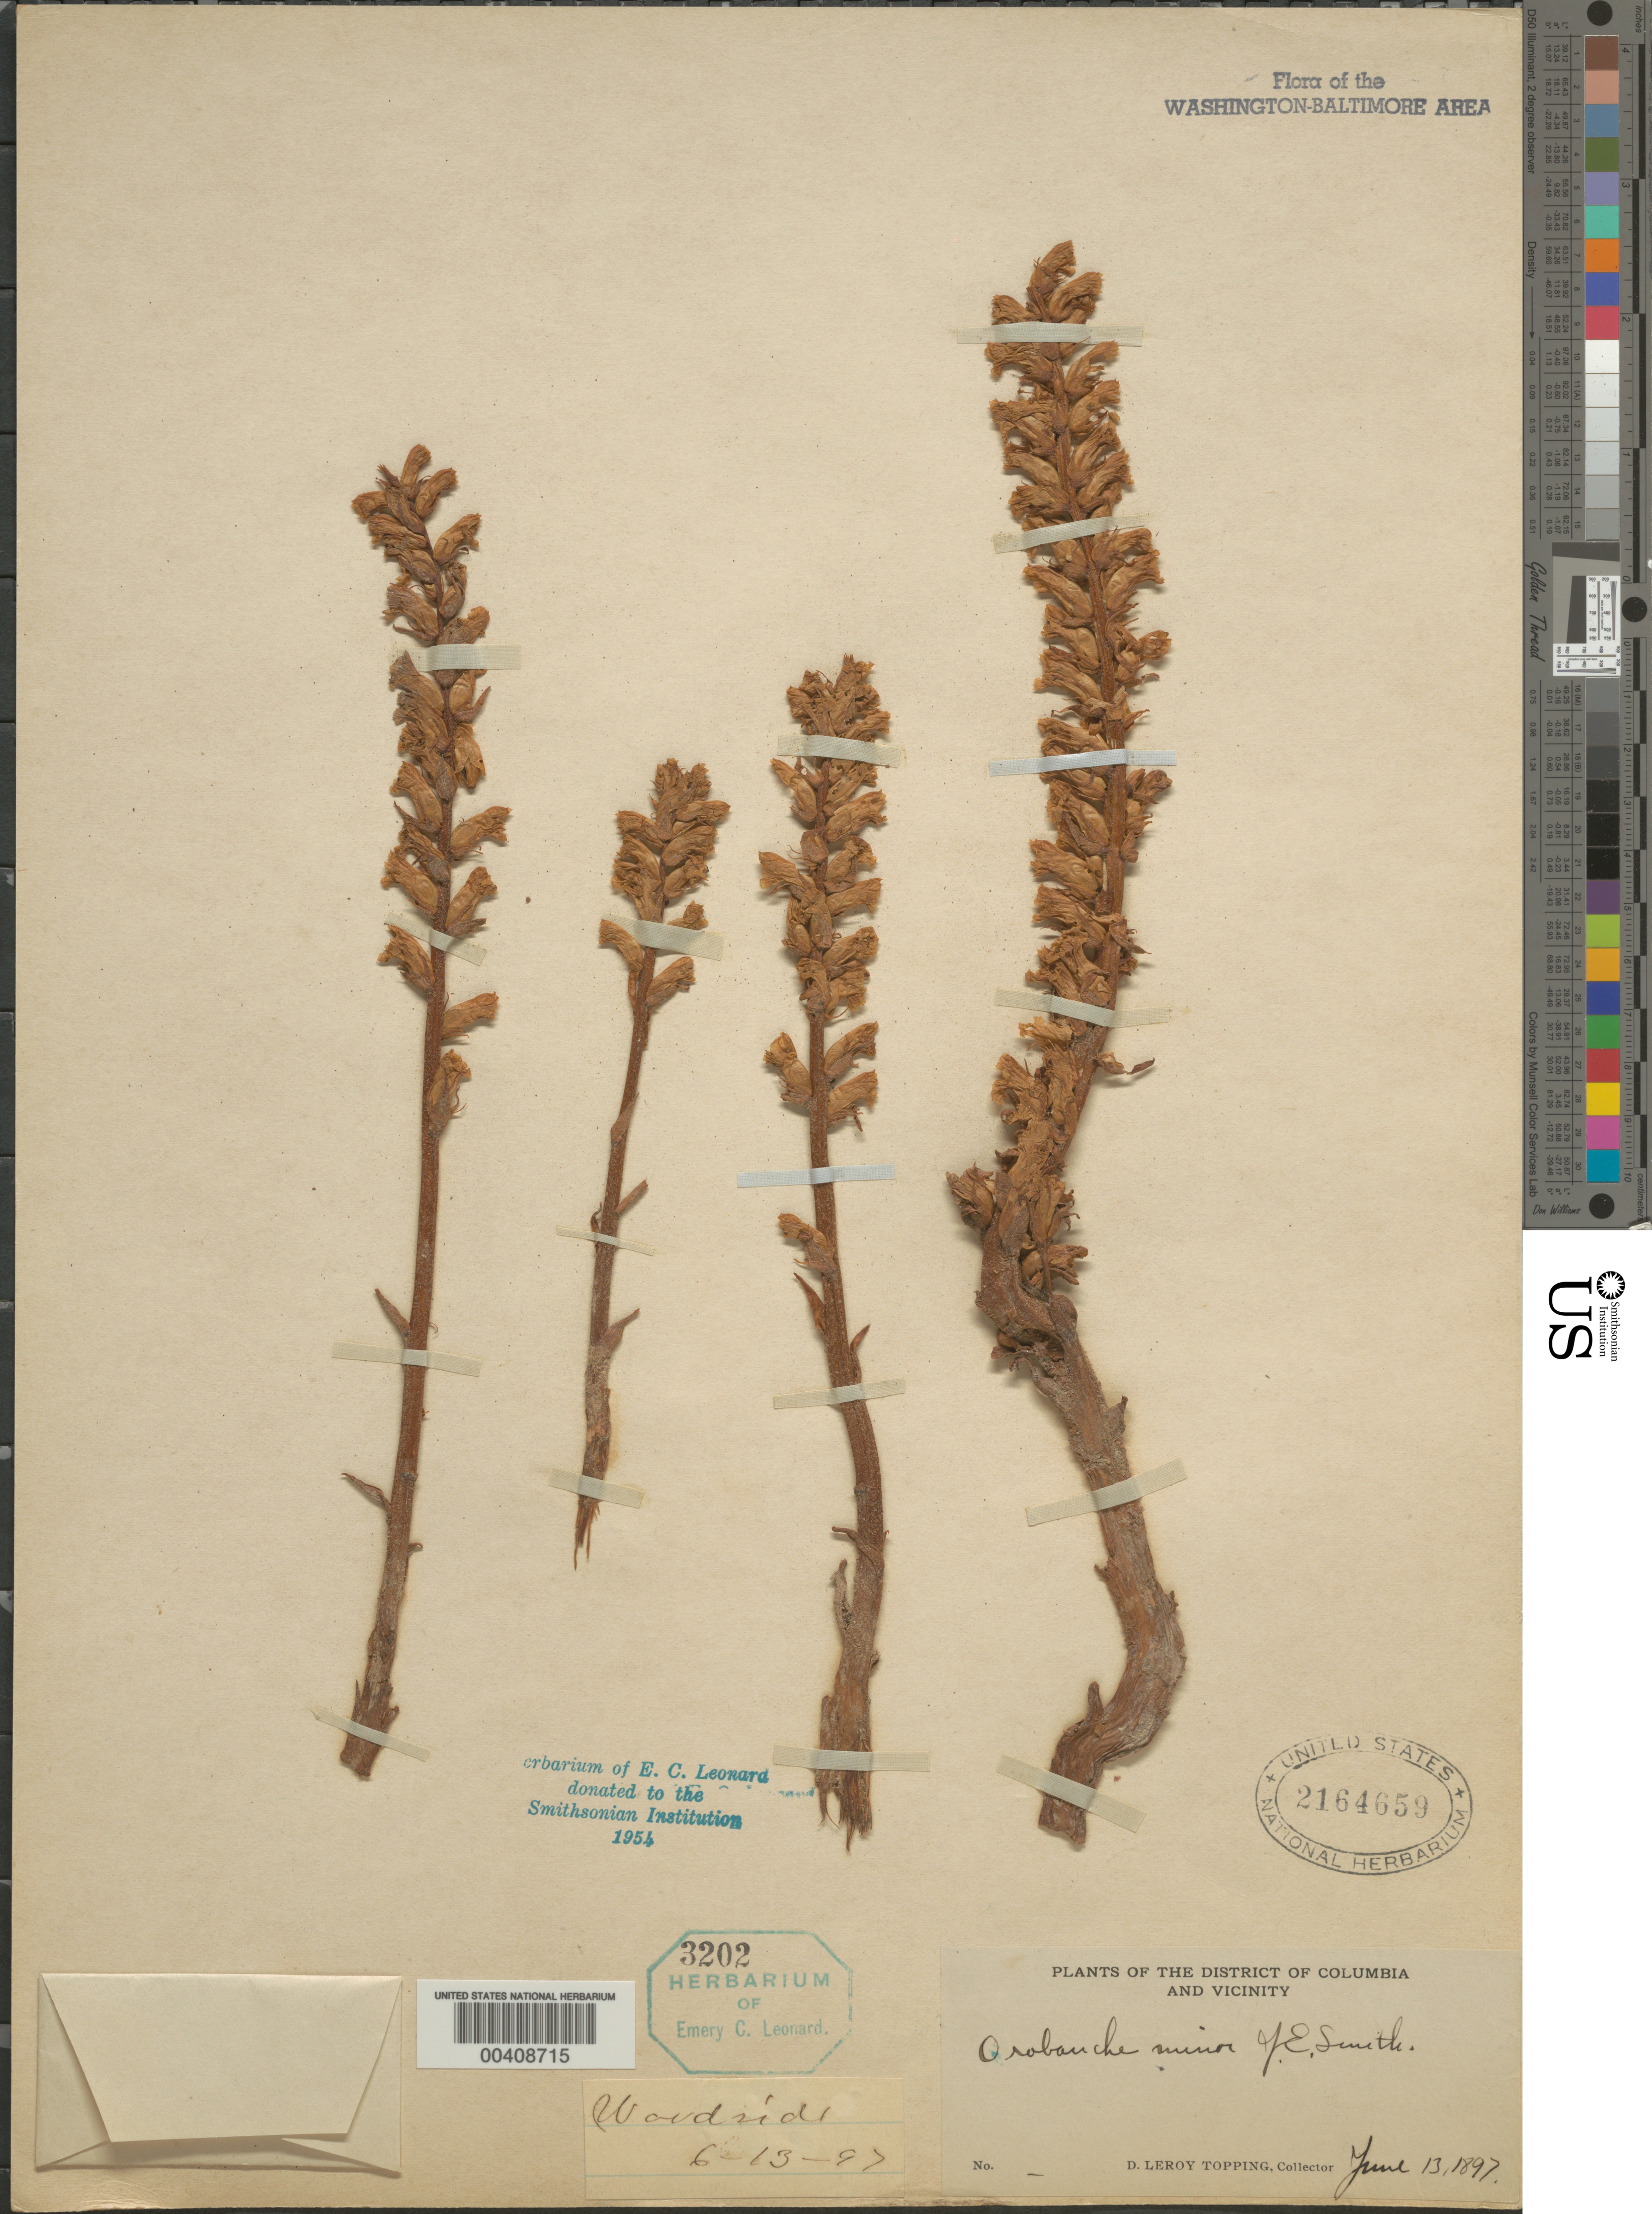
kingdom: Plantae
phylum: Tracheophyta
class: Magnoliopsida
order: Lamiales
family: Orobanchaceae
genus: Orobanche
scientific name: Orobanche minor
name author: Sm.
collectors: D. L. Topping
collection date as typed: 13 Jun 1897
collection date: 1897-06-13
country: United States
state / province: Maryland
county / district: Montgomery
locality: Woodside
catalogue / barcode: US 2164659